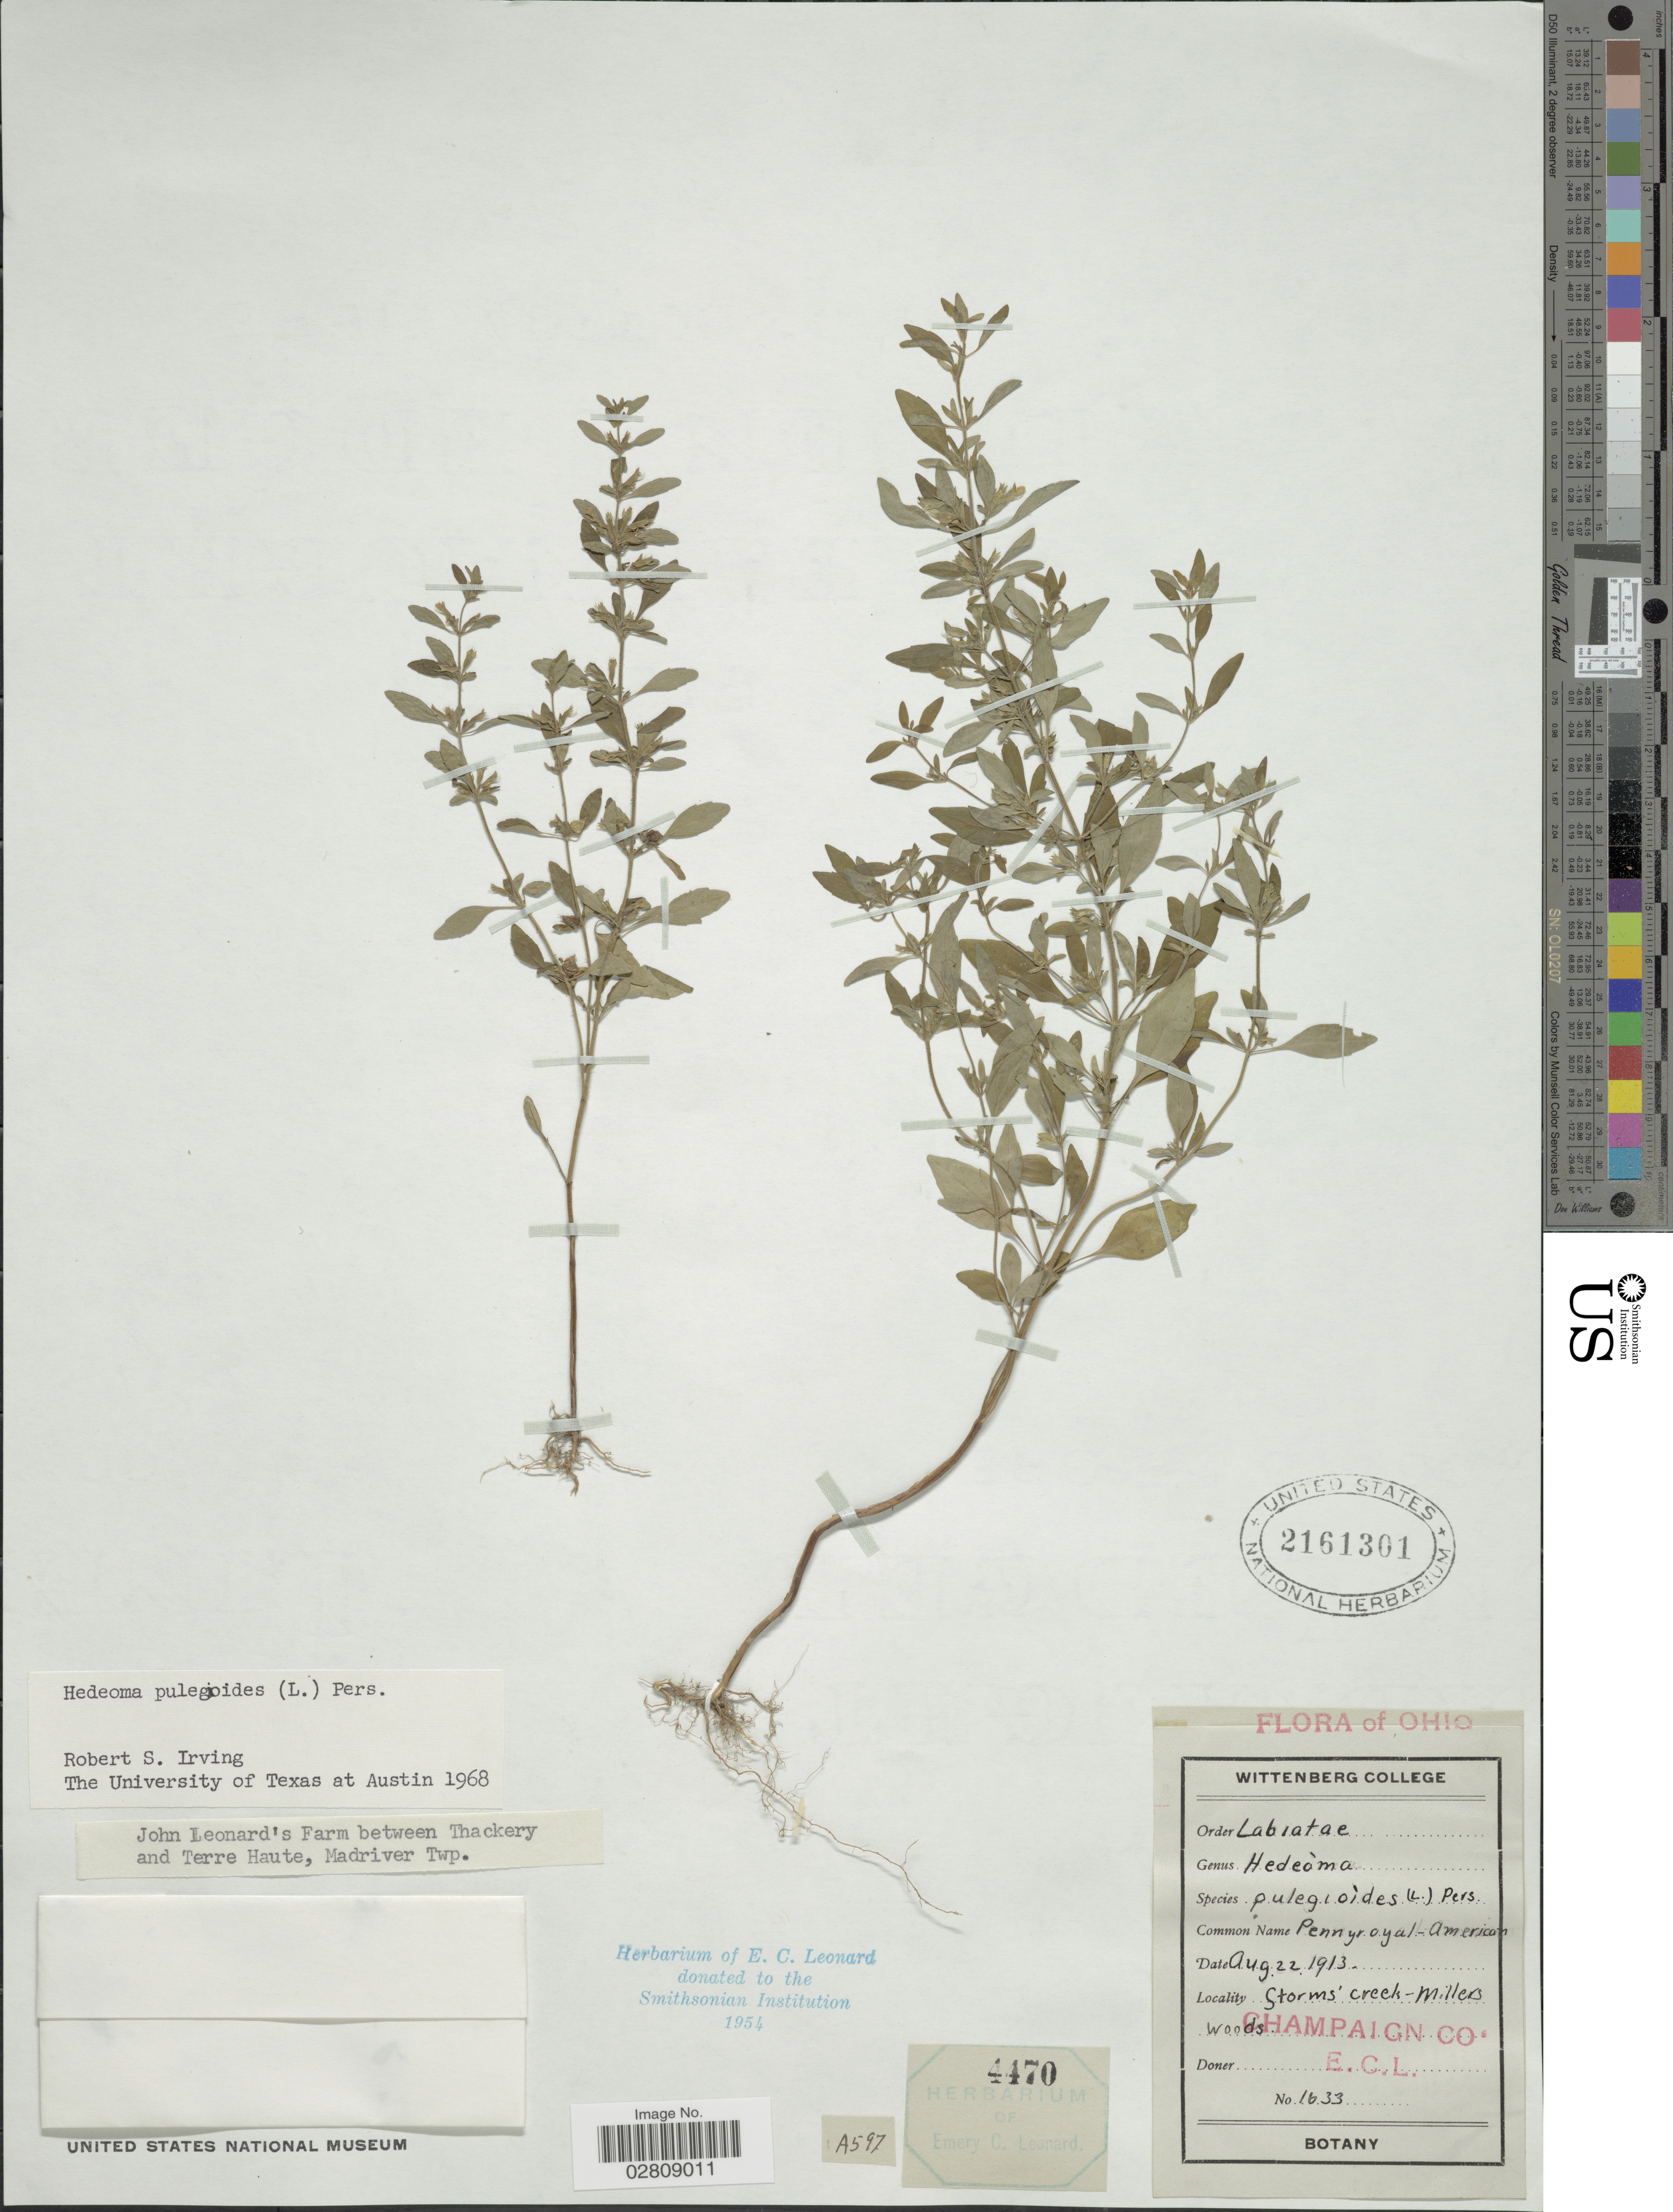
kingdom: Plantae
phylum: Tracheophyta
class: Magnoliopsida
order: Lamiales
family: Lamiaceae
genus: Hedeoma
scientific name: Hedeoma pulegioides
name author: (L.) Pers.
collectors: E. C. Leonard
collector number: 1633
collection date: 1913-08-22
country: United States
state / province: Ohio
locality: Storm's creek- Millers. Champaign Co. John Leonard's Farm between Thackery and Terre Haute, Madriver Twp.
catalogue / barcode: US 2161301